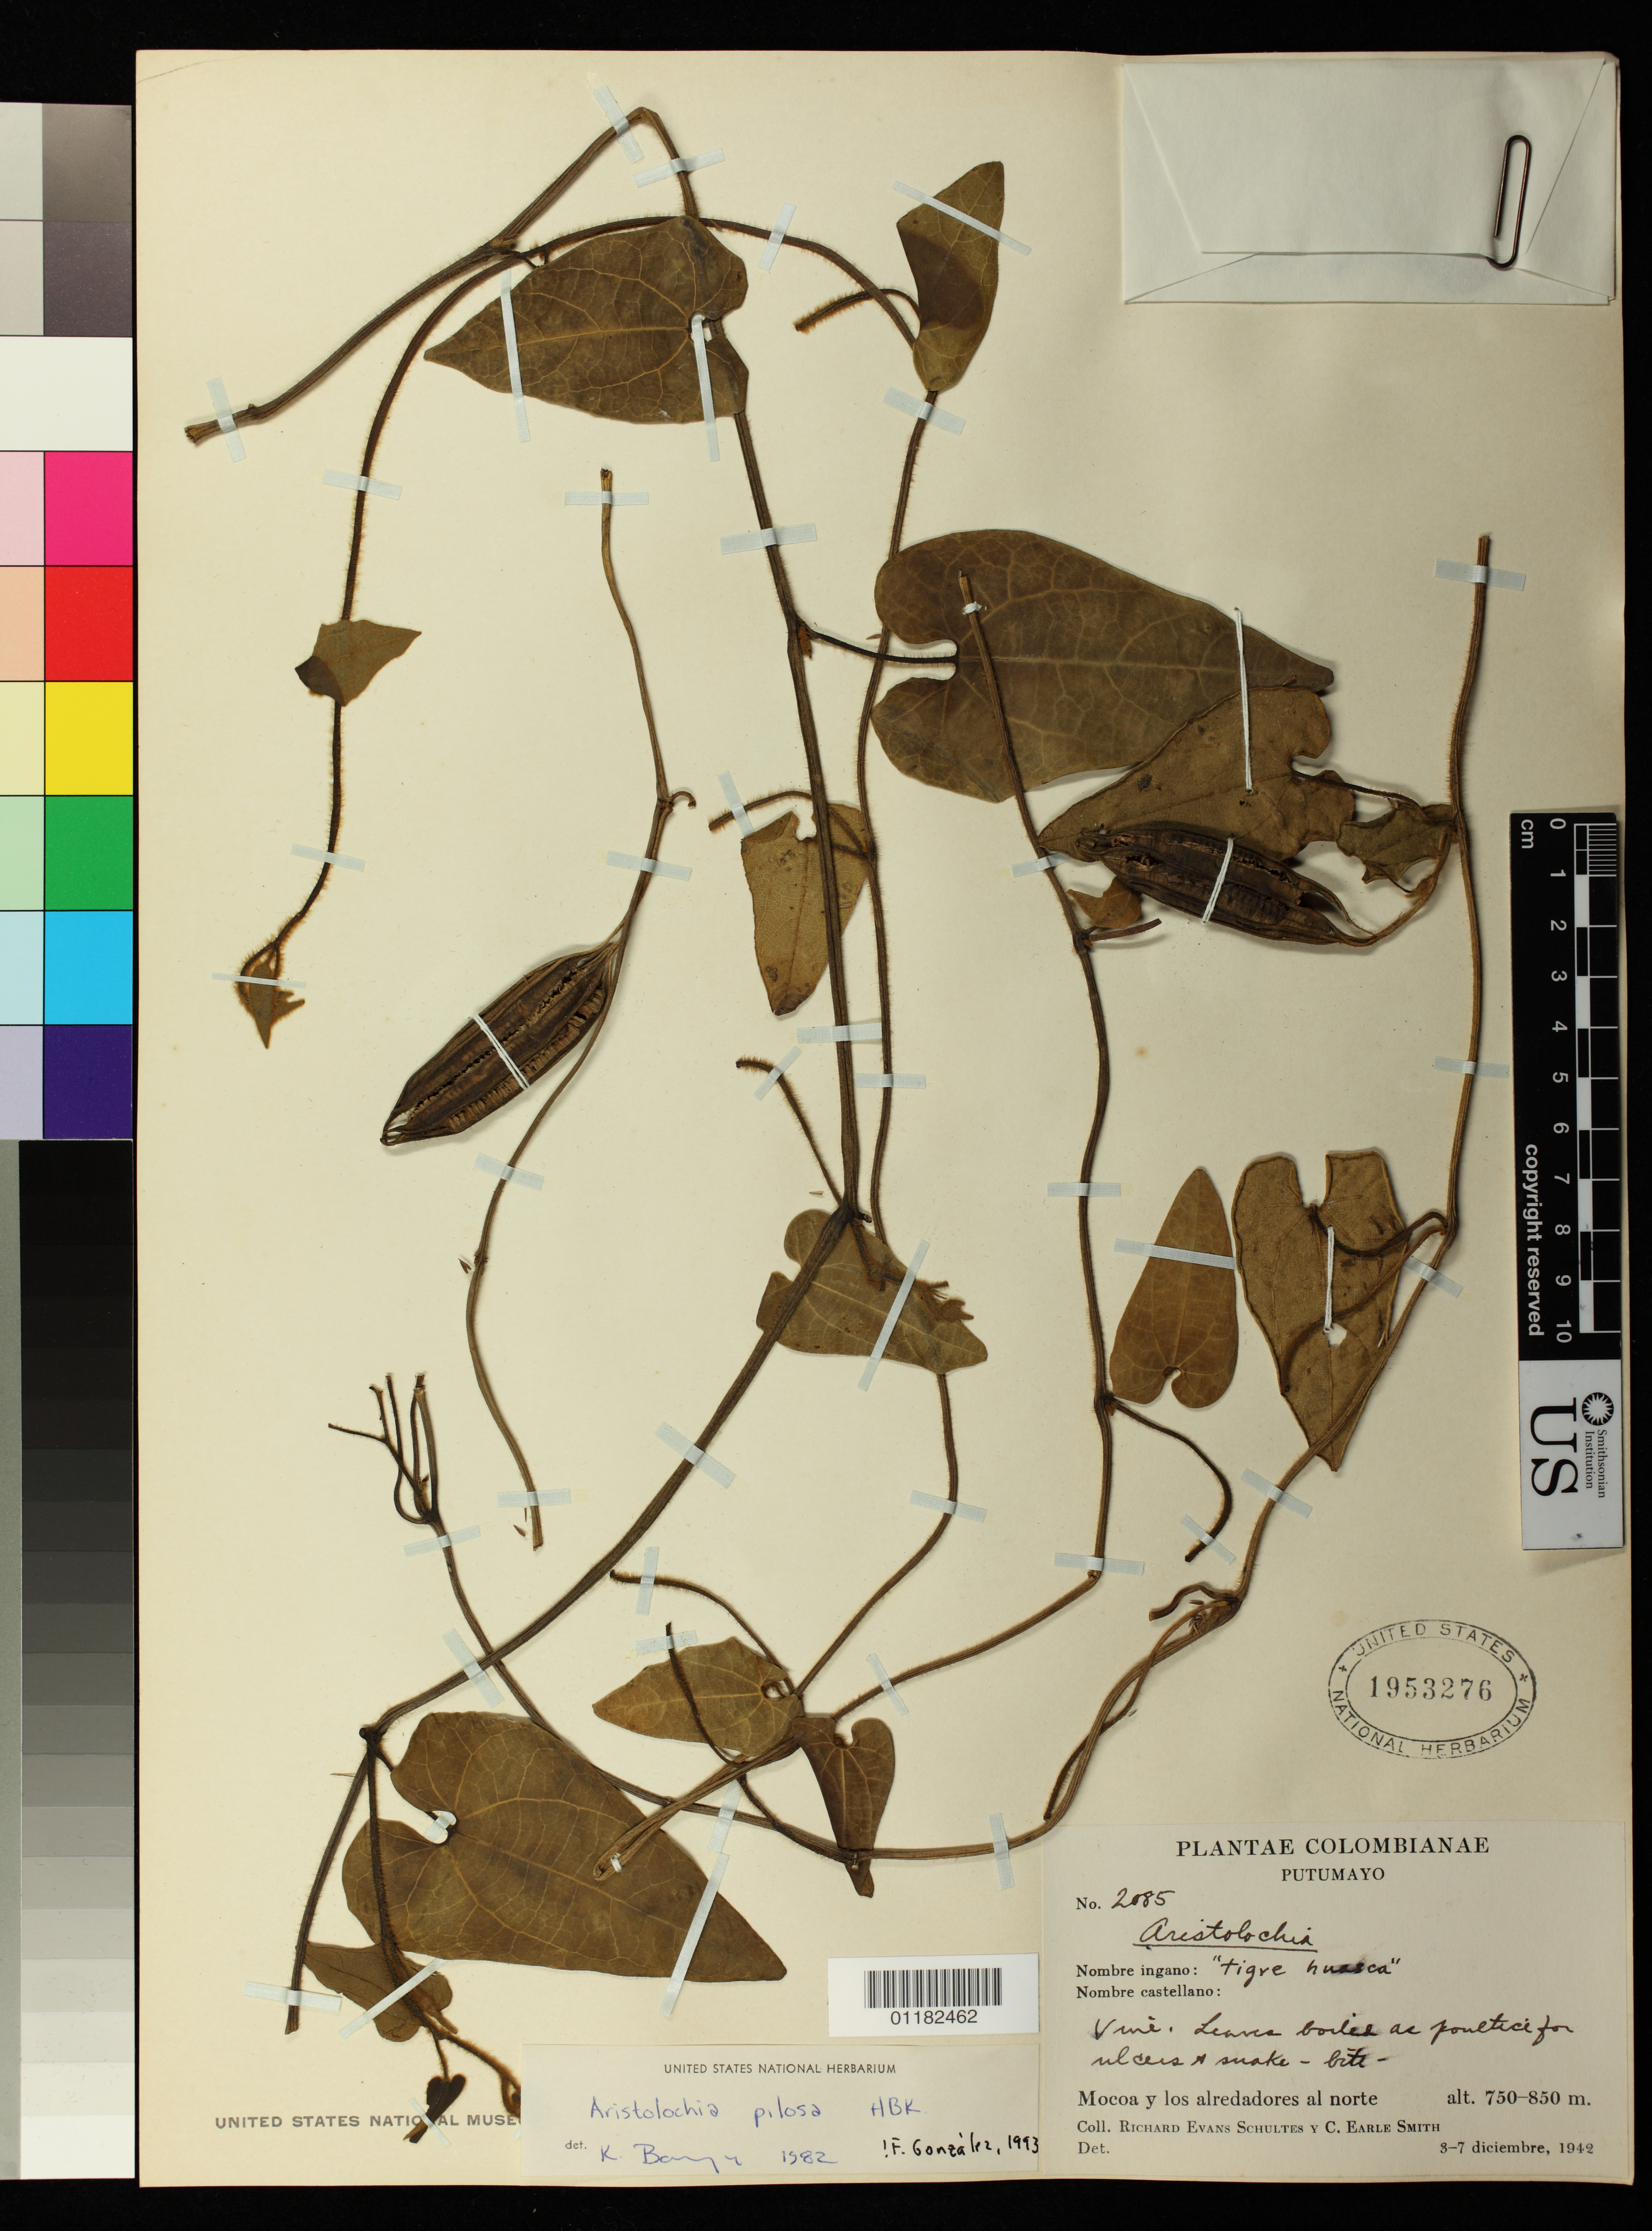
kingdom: Plantae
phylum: Tracheophyta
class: Magnoliopsida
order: Piperales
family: Aristolochiaceae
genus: Aristolochia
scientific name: Aristolochia pilosa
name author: Kunth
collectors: R. E. Schultes & C. E. Smith Jr.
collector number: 2085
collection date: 1942-12-03/1942-12-07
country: Colombia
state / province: Putumayo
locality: Mocoa and areas north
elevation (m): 750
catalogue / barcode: US 1953276